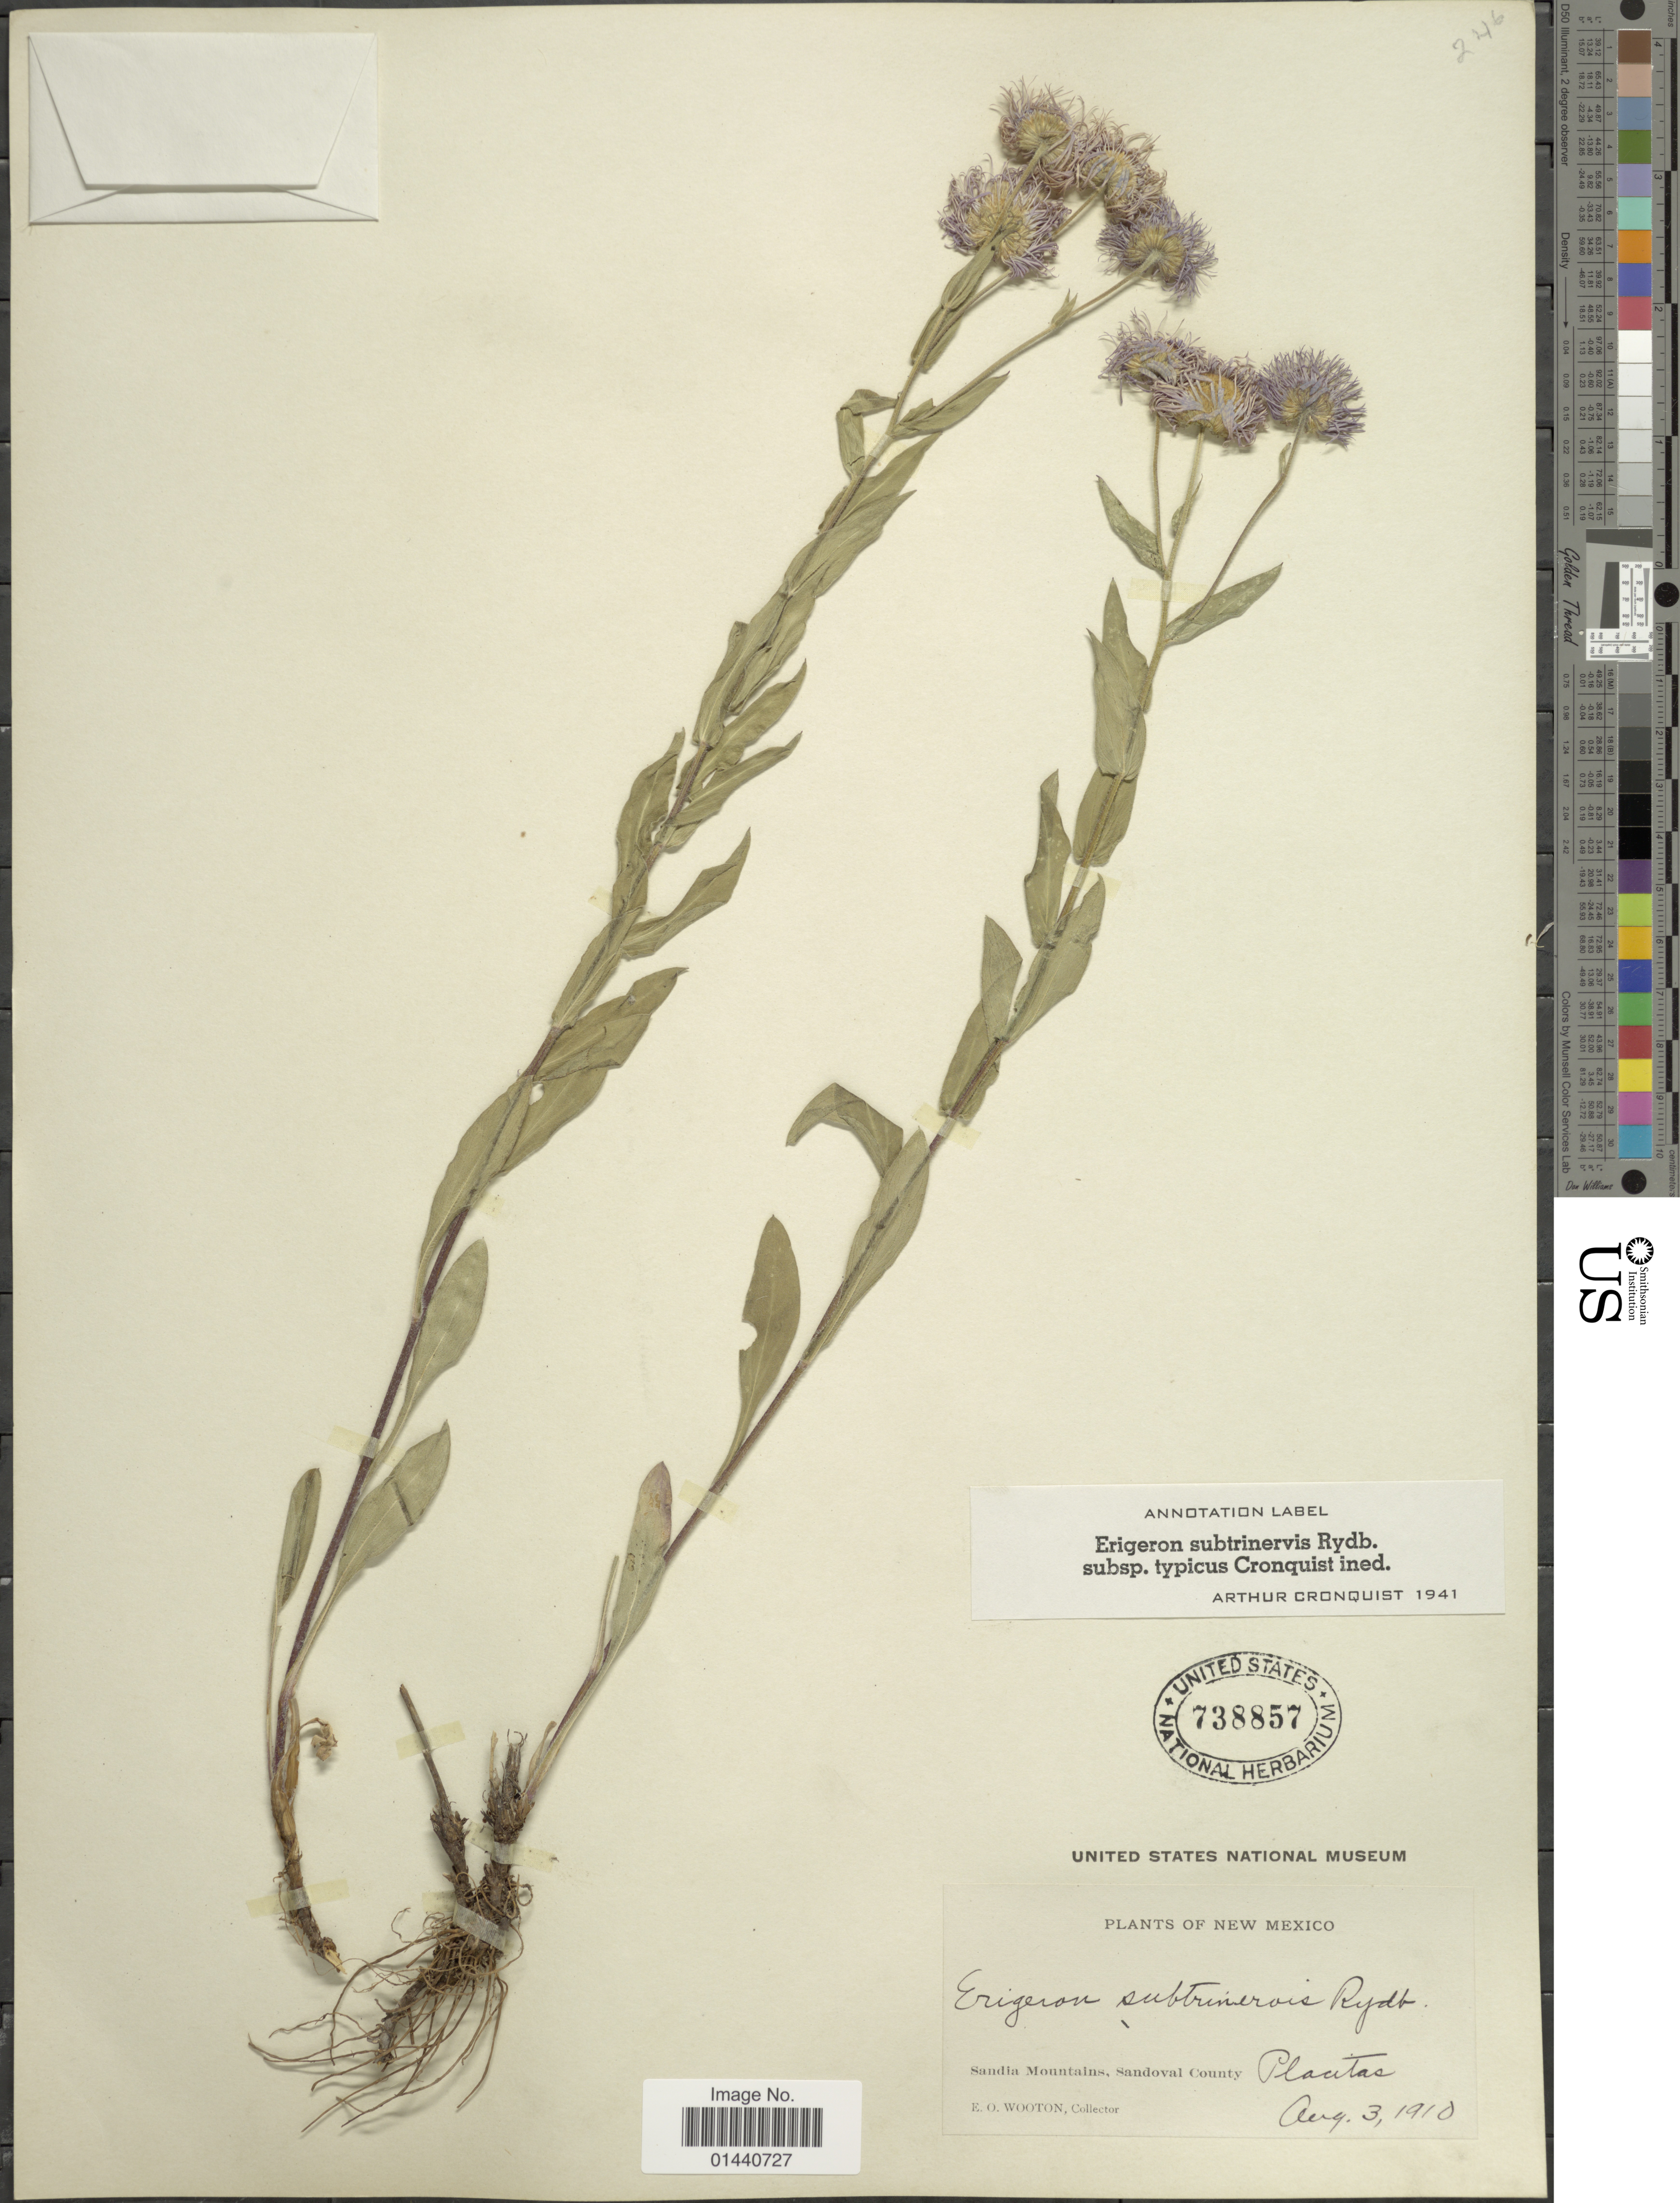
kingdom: Plantae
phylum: Tracheophyta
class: Magnoliopsida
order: Asterales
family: Asteraceae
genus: Erigeron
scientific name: Erigeron subtrinervis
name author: Rydb. ex Porter & Britton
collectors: E. O. Wooton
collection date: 1910-08-03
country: United States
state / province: New Mexico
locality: Sandia Mountains, Sandoval County, Placitas.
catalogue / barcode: US 738857